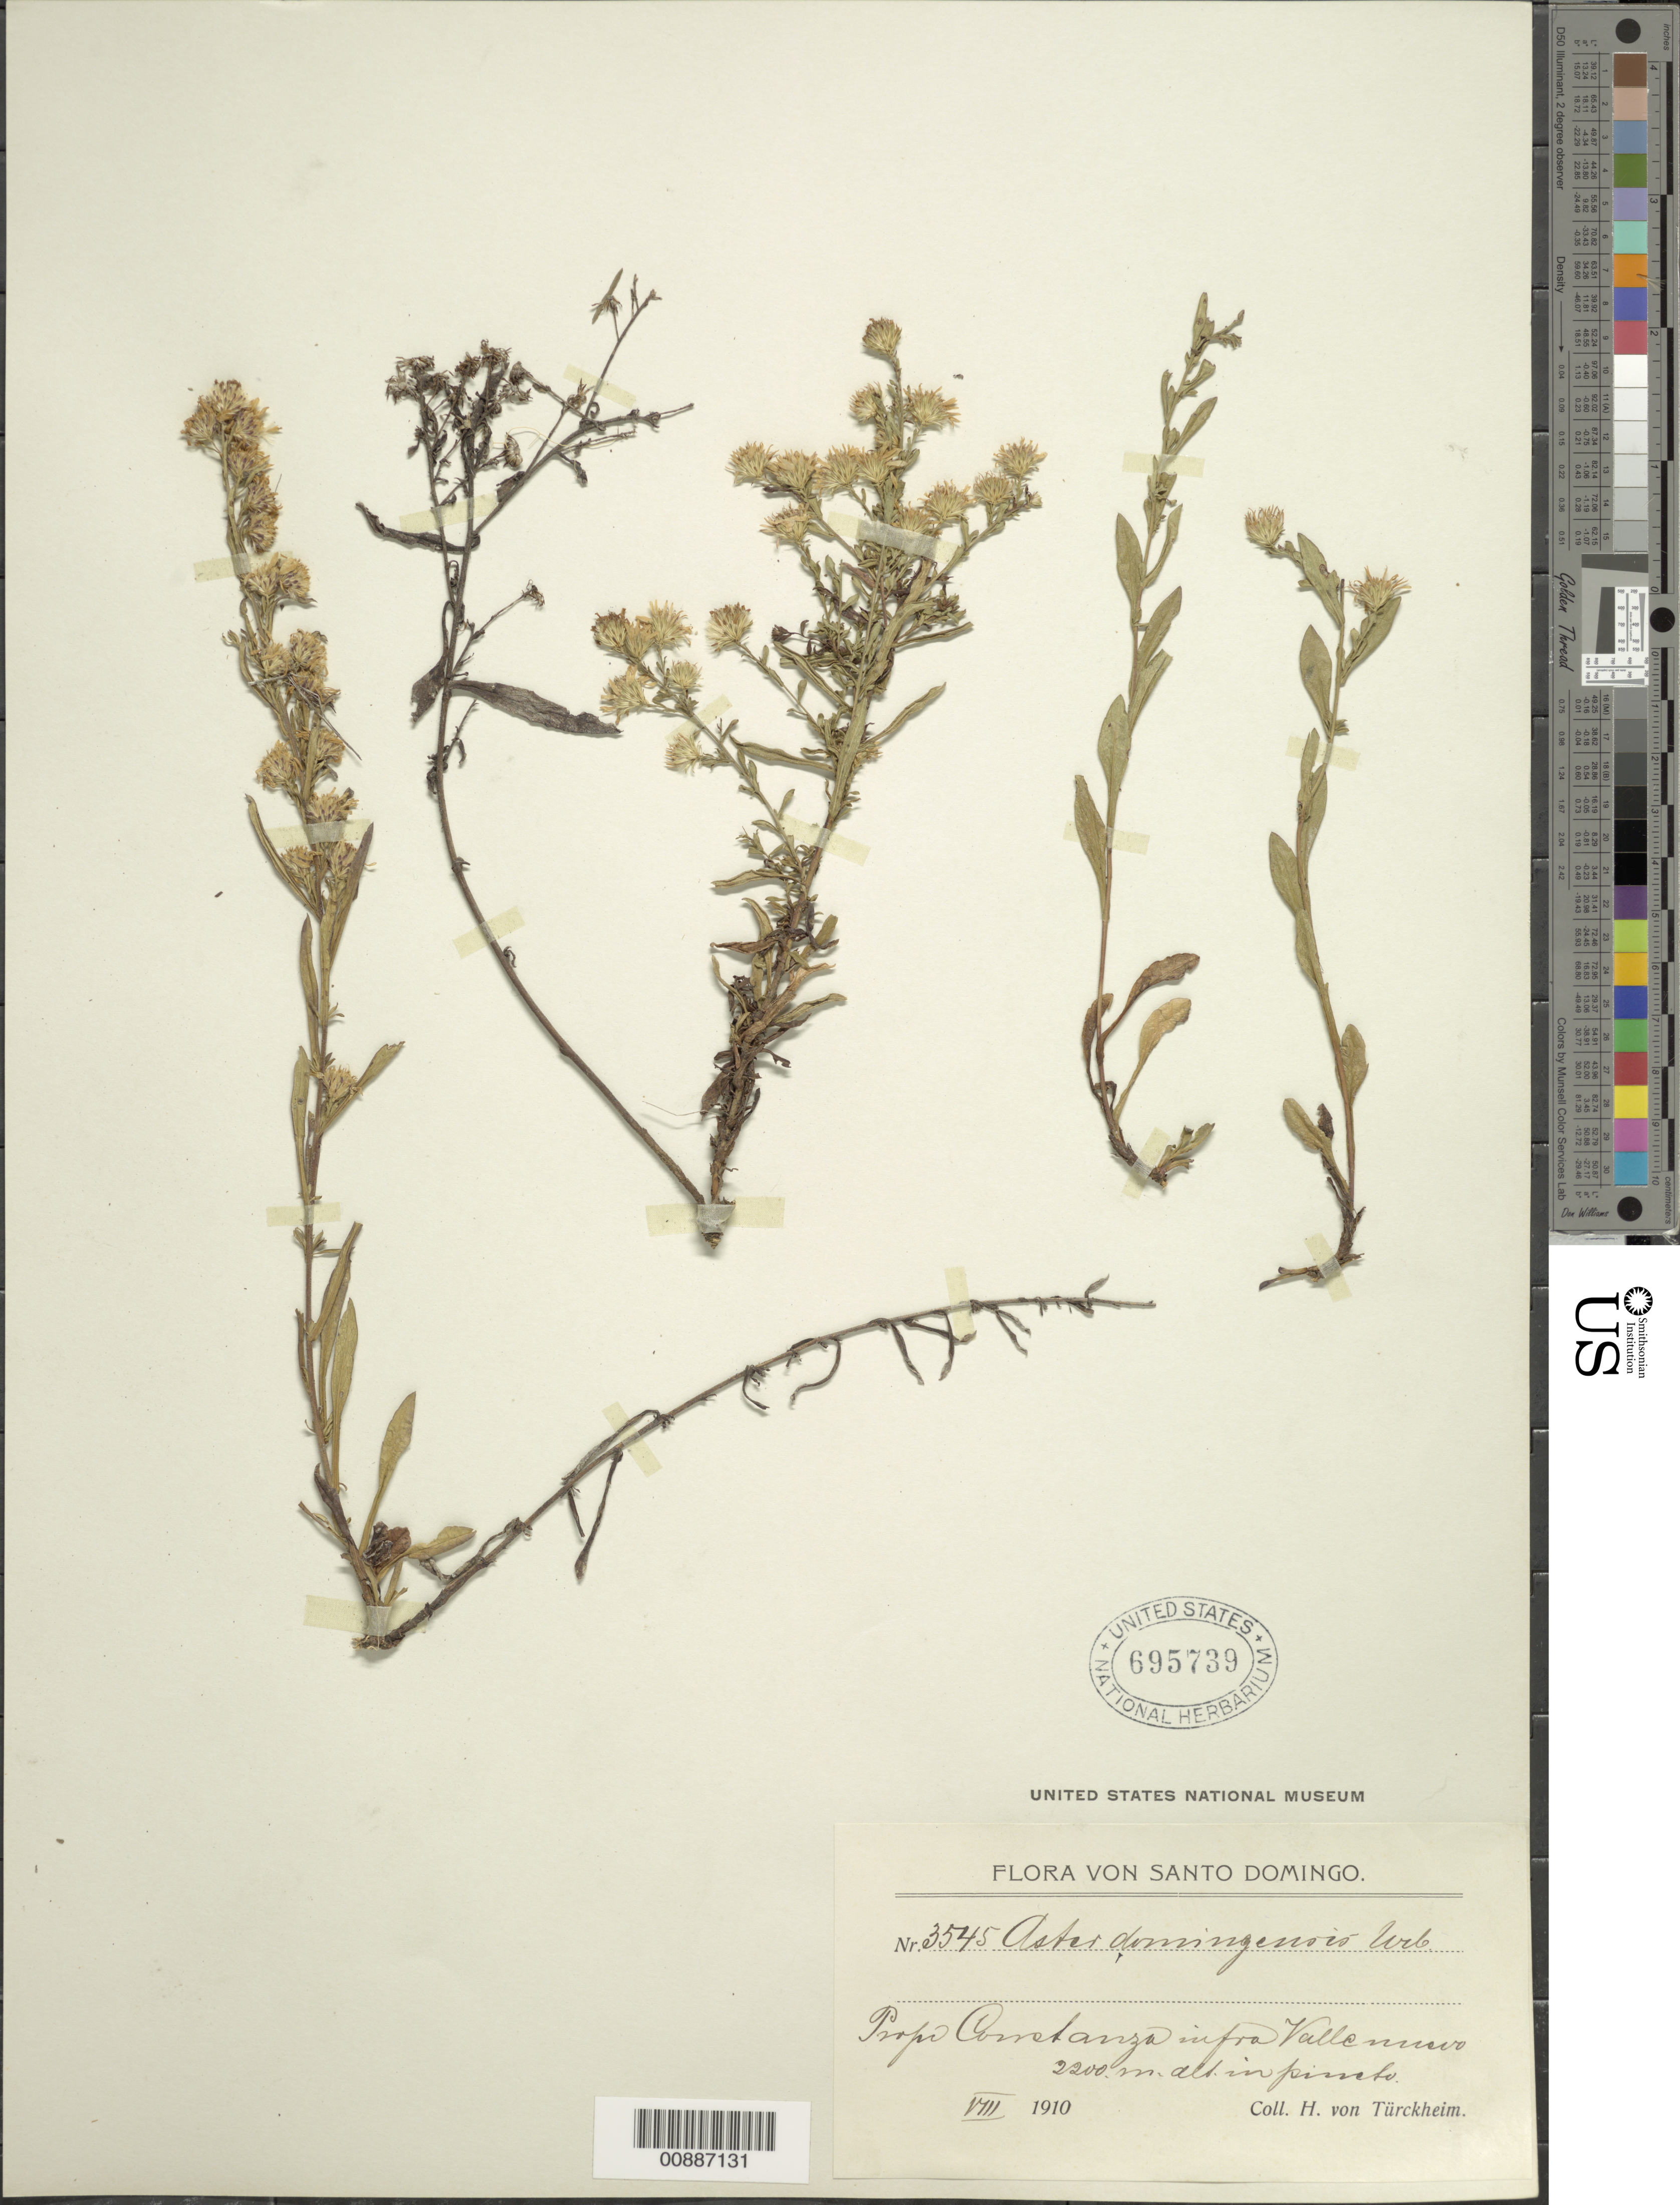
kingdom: Plantae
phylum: Tracheophyta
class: Magnoliopsida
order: Asterales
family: Asteraceae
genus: Symphyotrichum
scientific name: Symphyotrichum domingensis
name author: (Urb.) G.L. Nesom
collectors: H. von Türckheim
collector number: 3545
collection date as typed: Aug 1910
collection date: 1910-08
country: Dominican Republic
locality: Constanza infra Valle Nueva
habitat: Montane, valley. In pines.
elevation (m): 2200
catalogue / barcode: US 695739